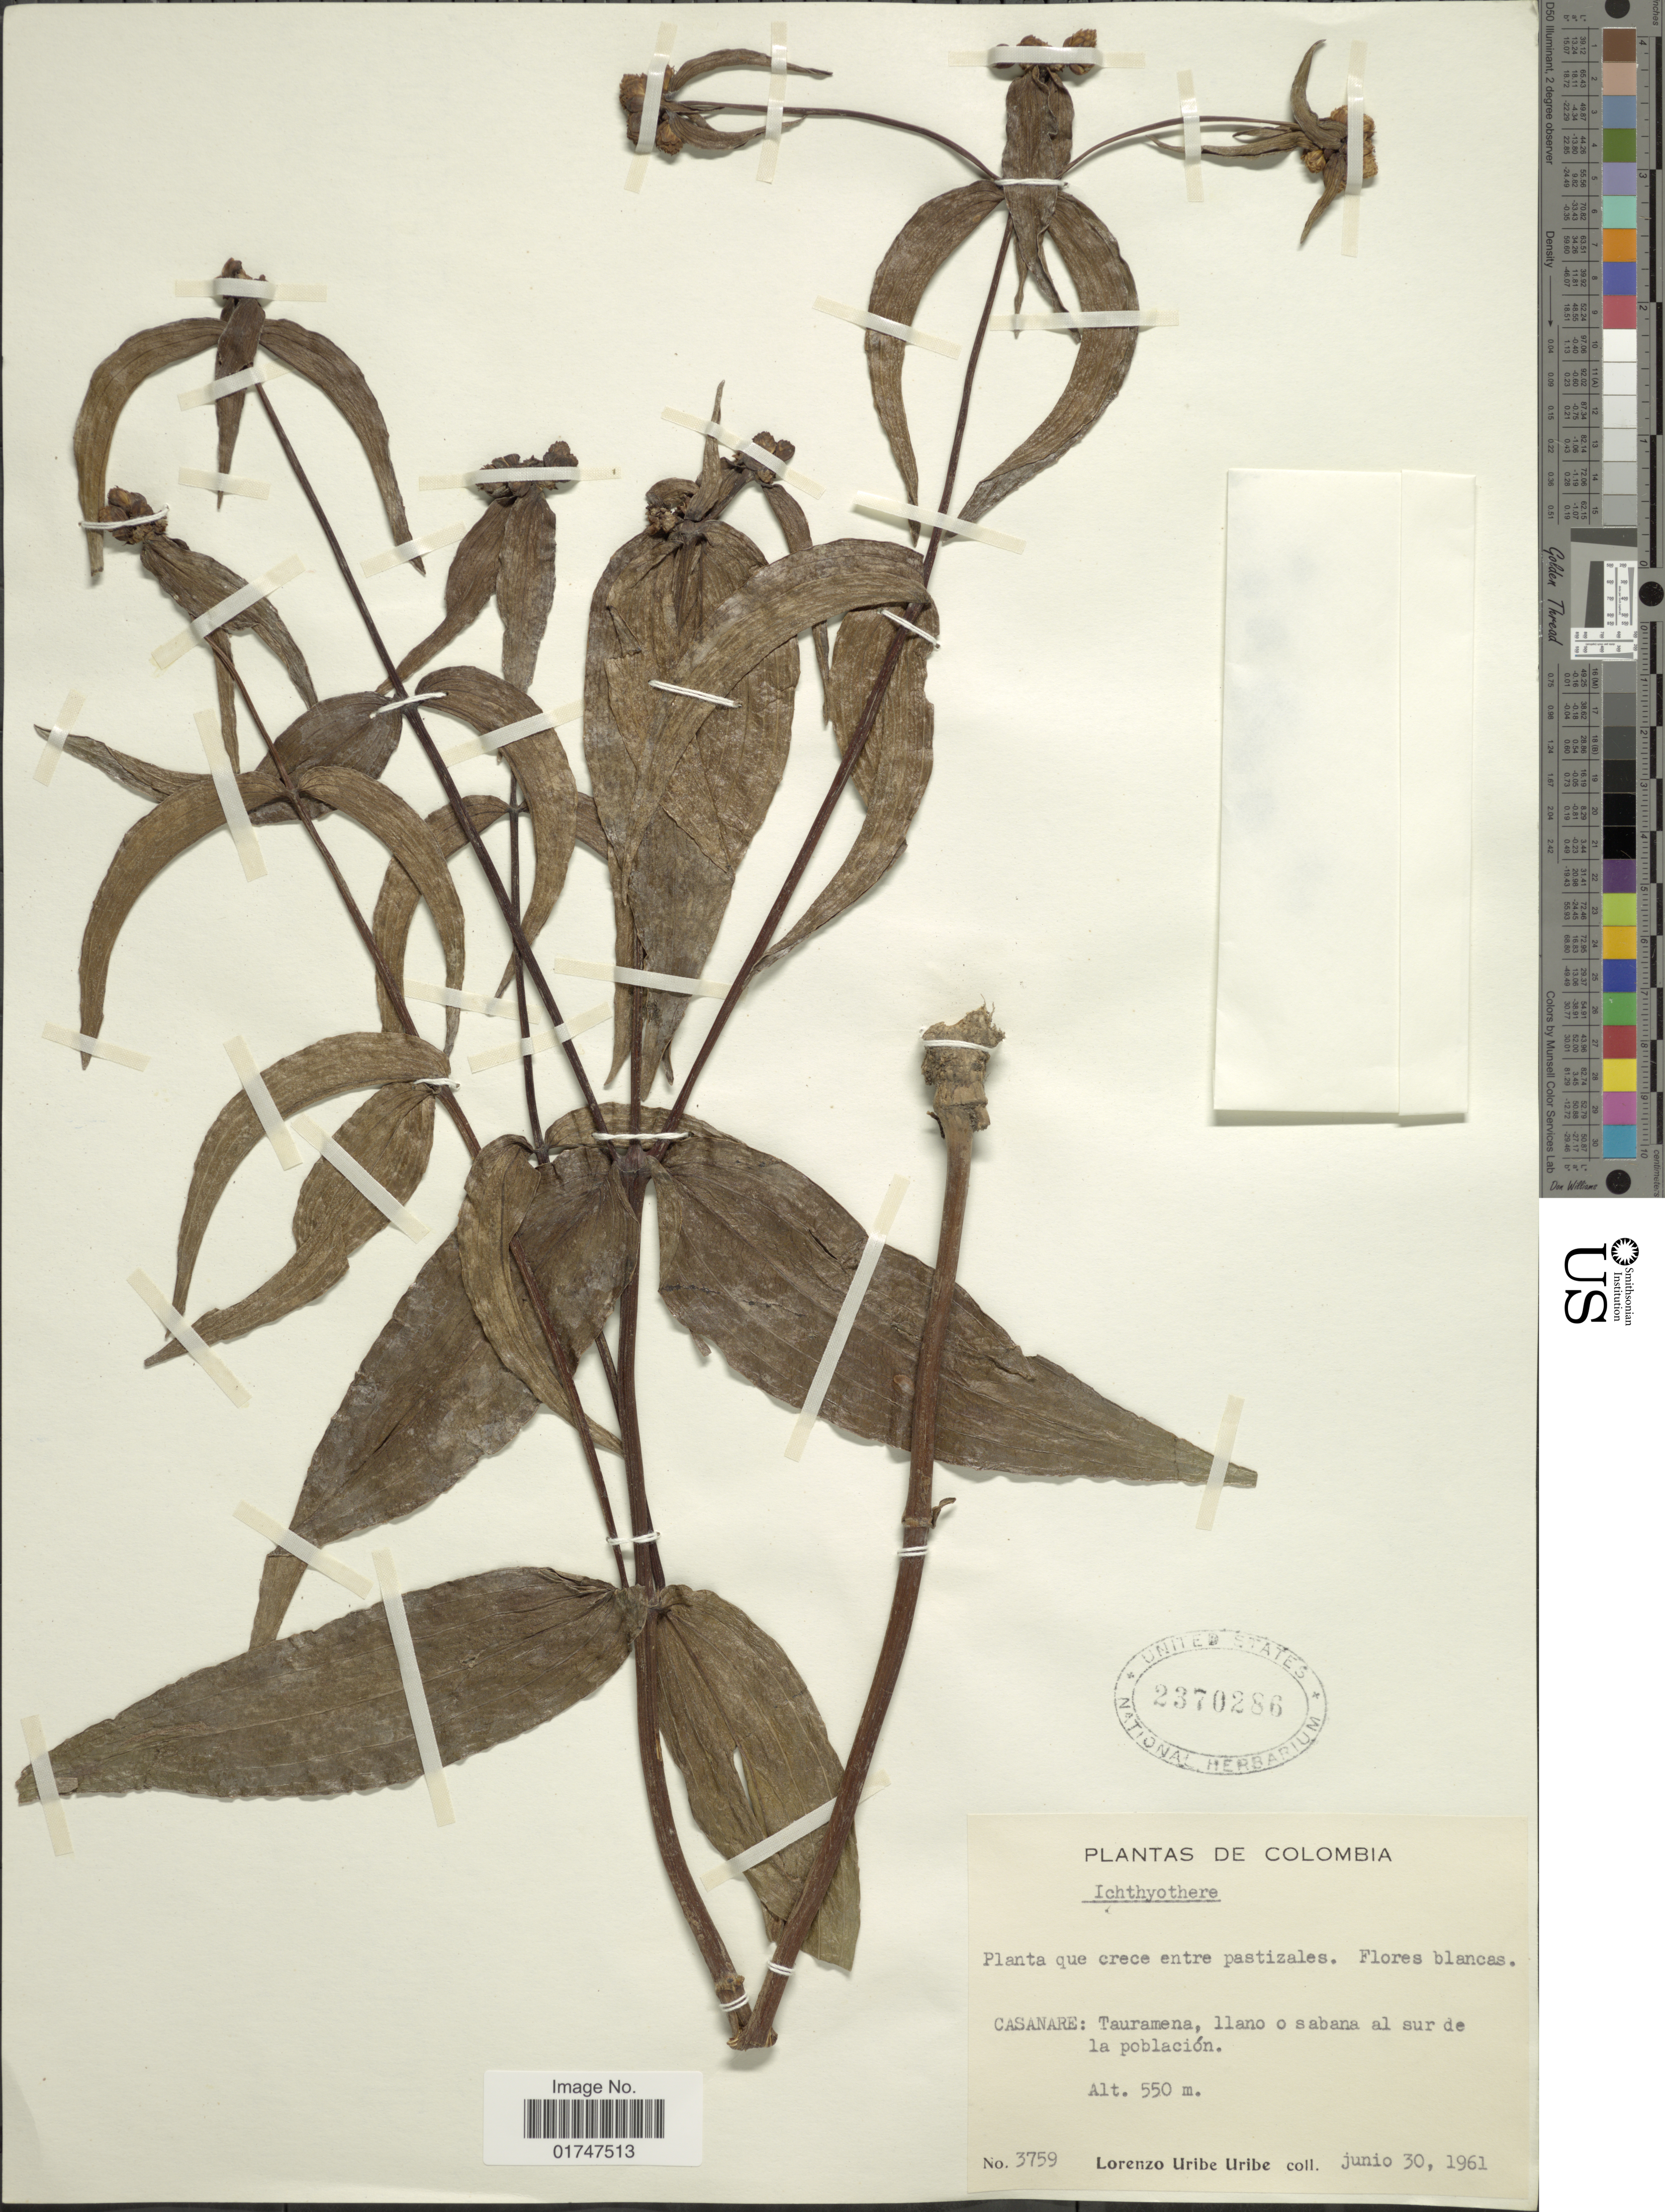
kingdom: Plantae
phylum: Tracheophyta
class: Magnoliopsida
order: Asterales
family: Asteraceae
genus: Ichthyothere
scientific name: Ichthyothere sp.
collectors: L. Uribe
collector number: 3759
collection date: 1961-06-30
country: Colombia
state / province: Casanare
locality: Casanare: Tauramena, llano o sabana al sur de la población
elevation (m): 550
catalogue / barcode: US 2370286